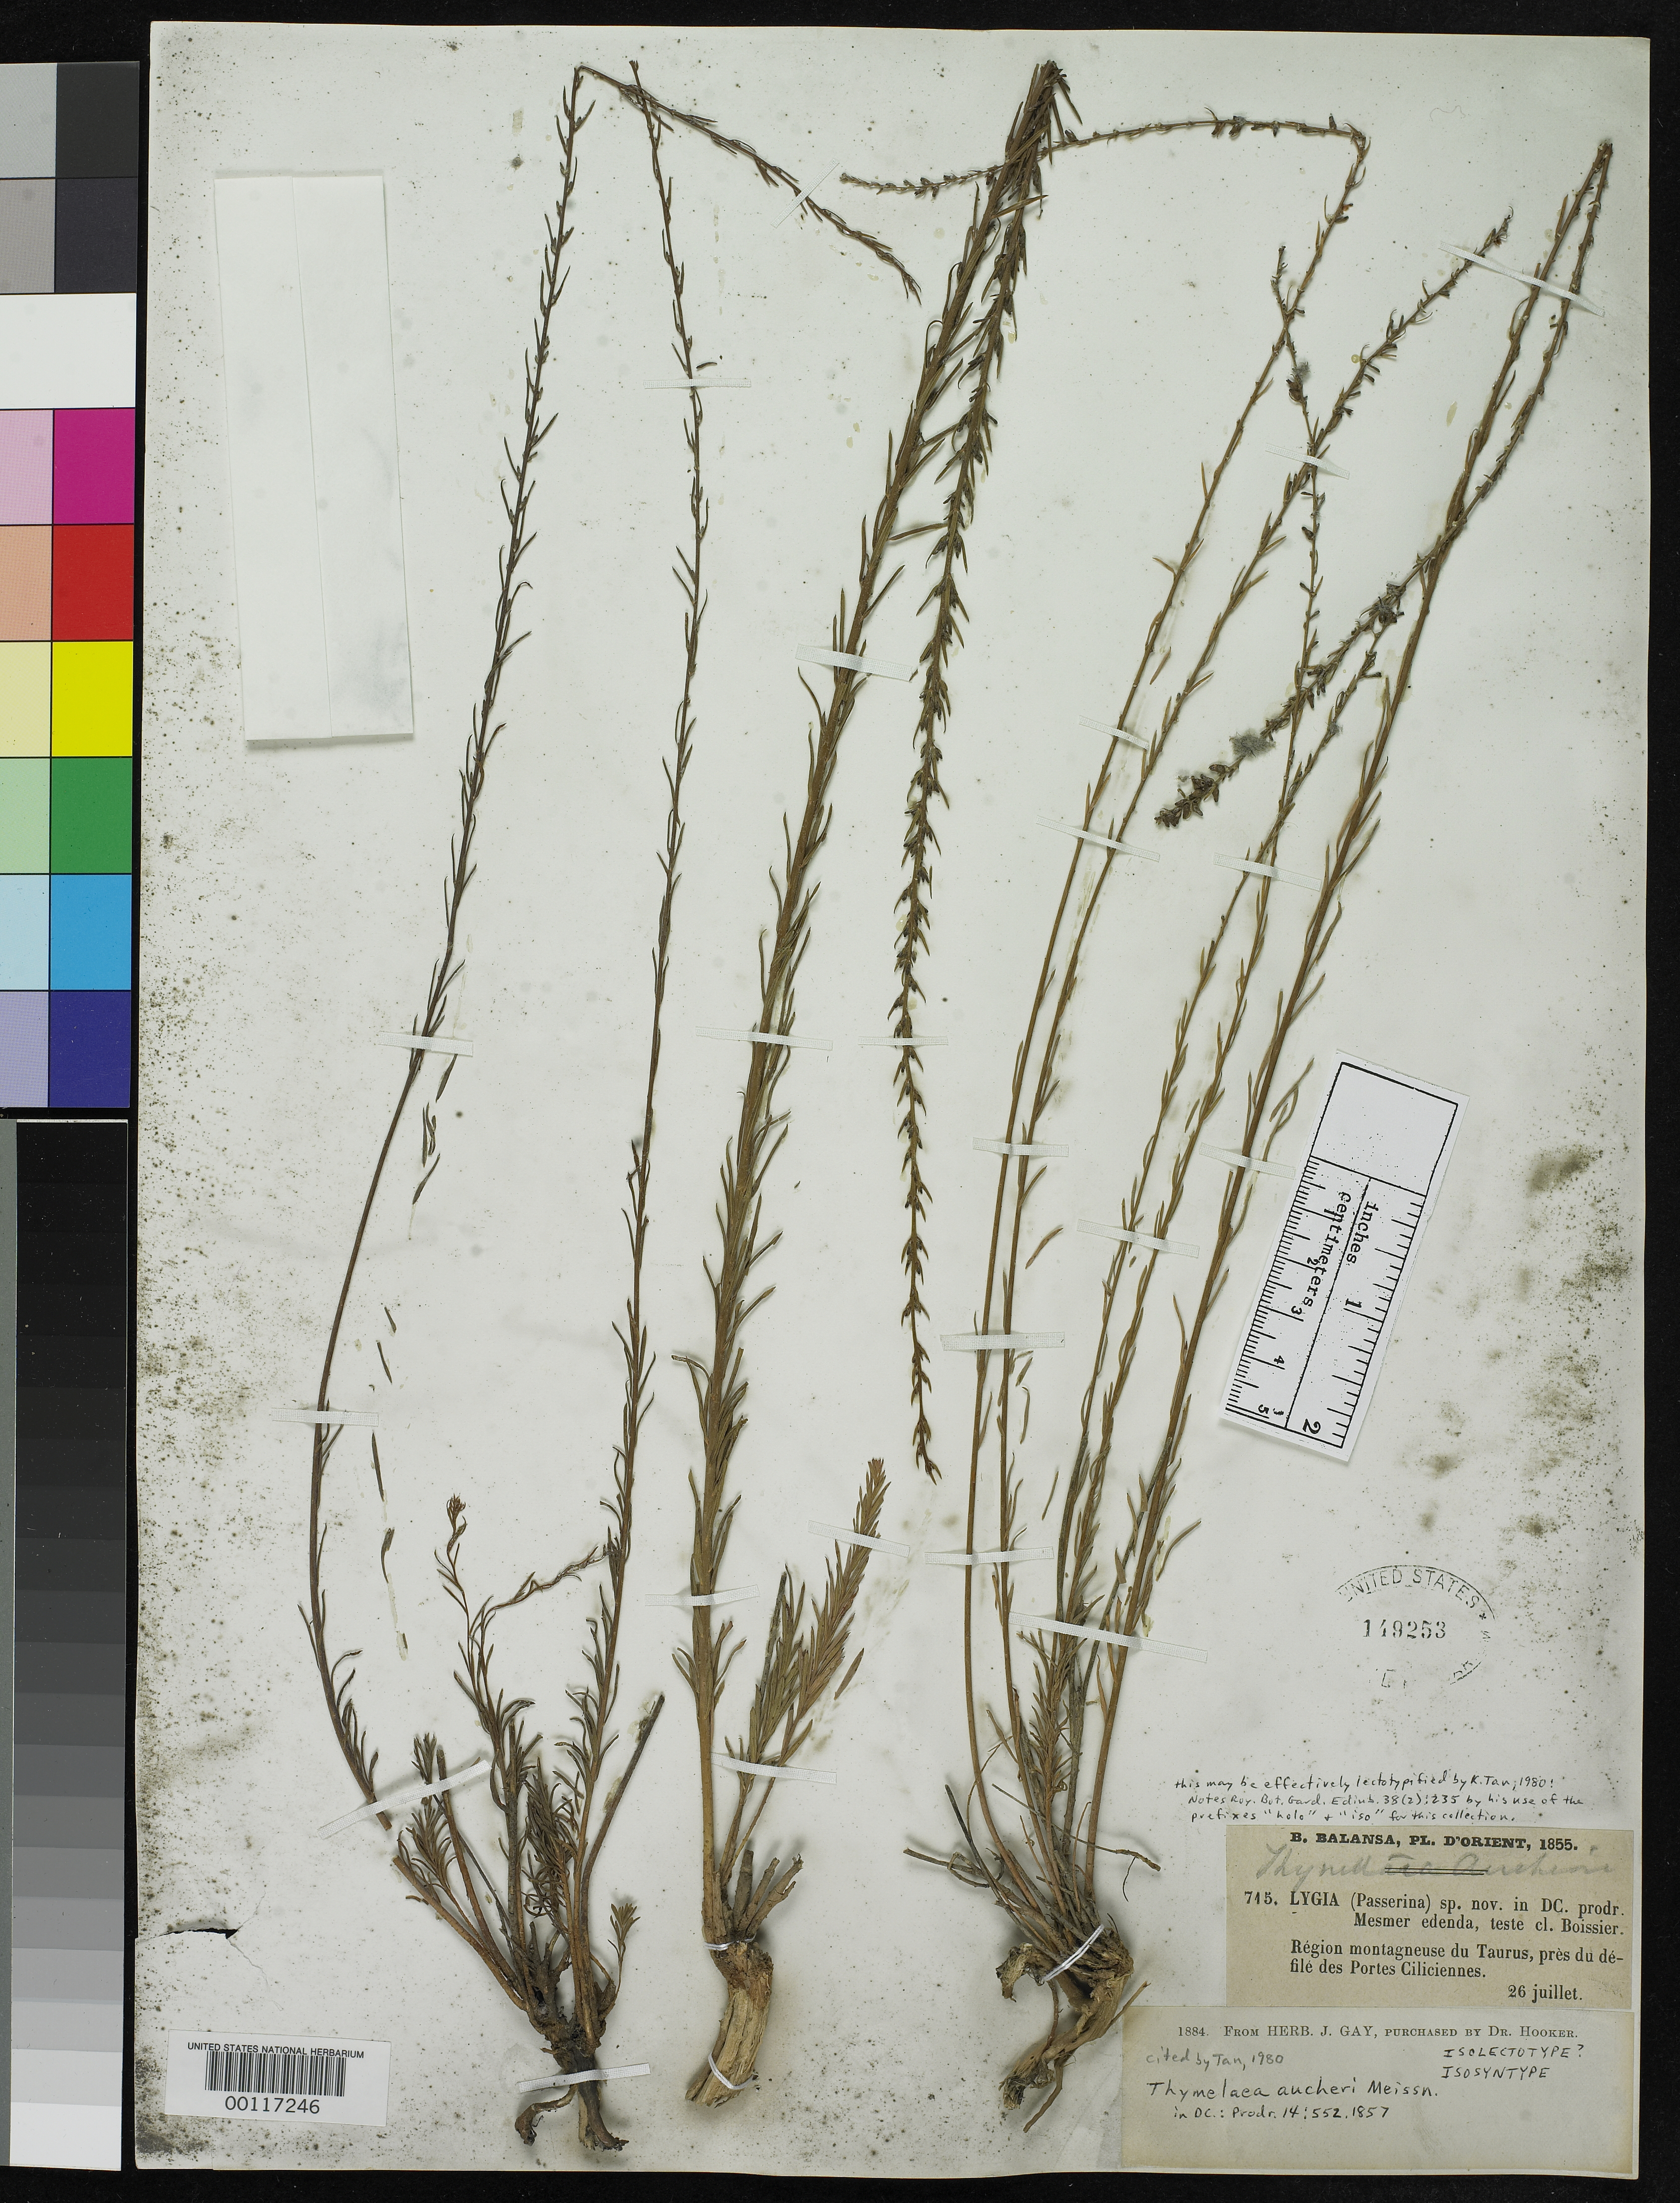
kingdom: Plantae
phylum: Tracheophyta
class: Magnoliopsida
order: Malvales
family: Thymelaeaceae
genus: Thymelaea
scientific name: Thymelaea aucheri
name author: Meisn.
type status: Isosyntype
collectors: B. Balansa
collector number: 715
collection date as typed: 26 Jul 1855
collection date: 1855-07-26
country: Turkey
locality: Taurus Mts., Alician Gates.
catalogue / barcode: US 149253